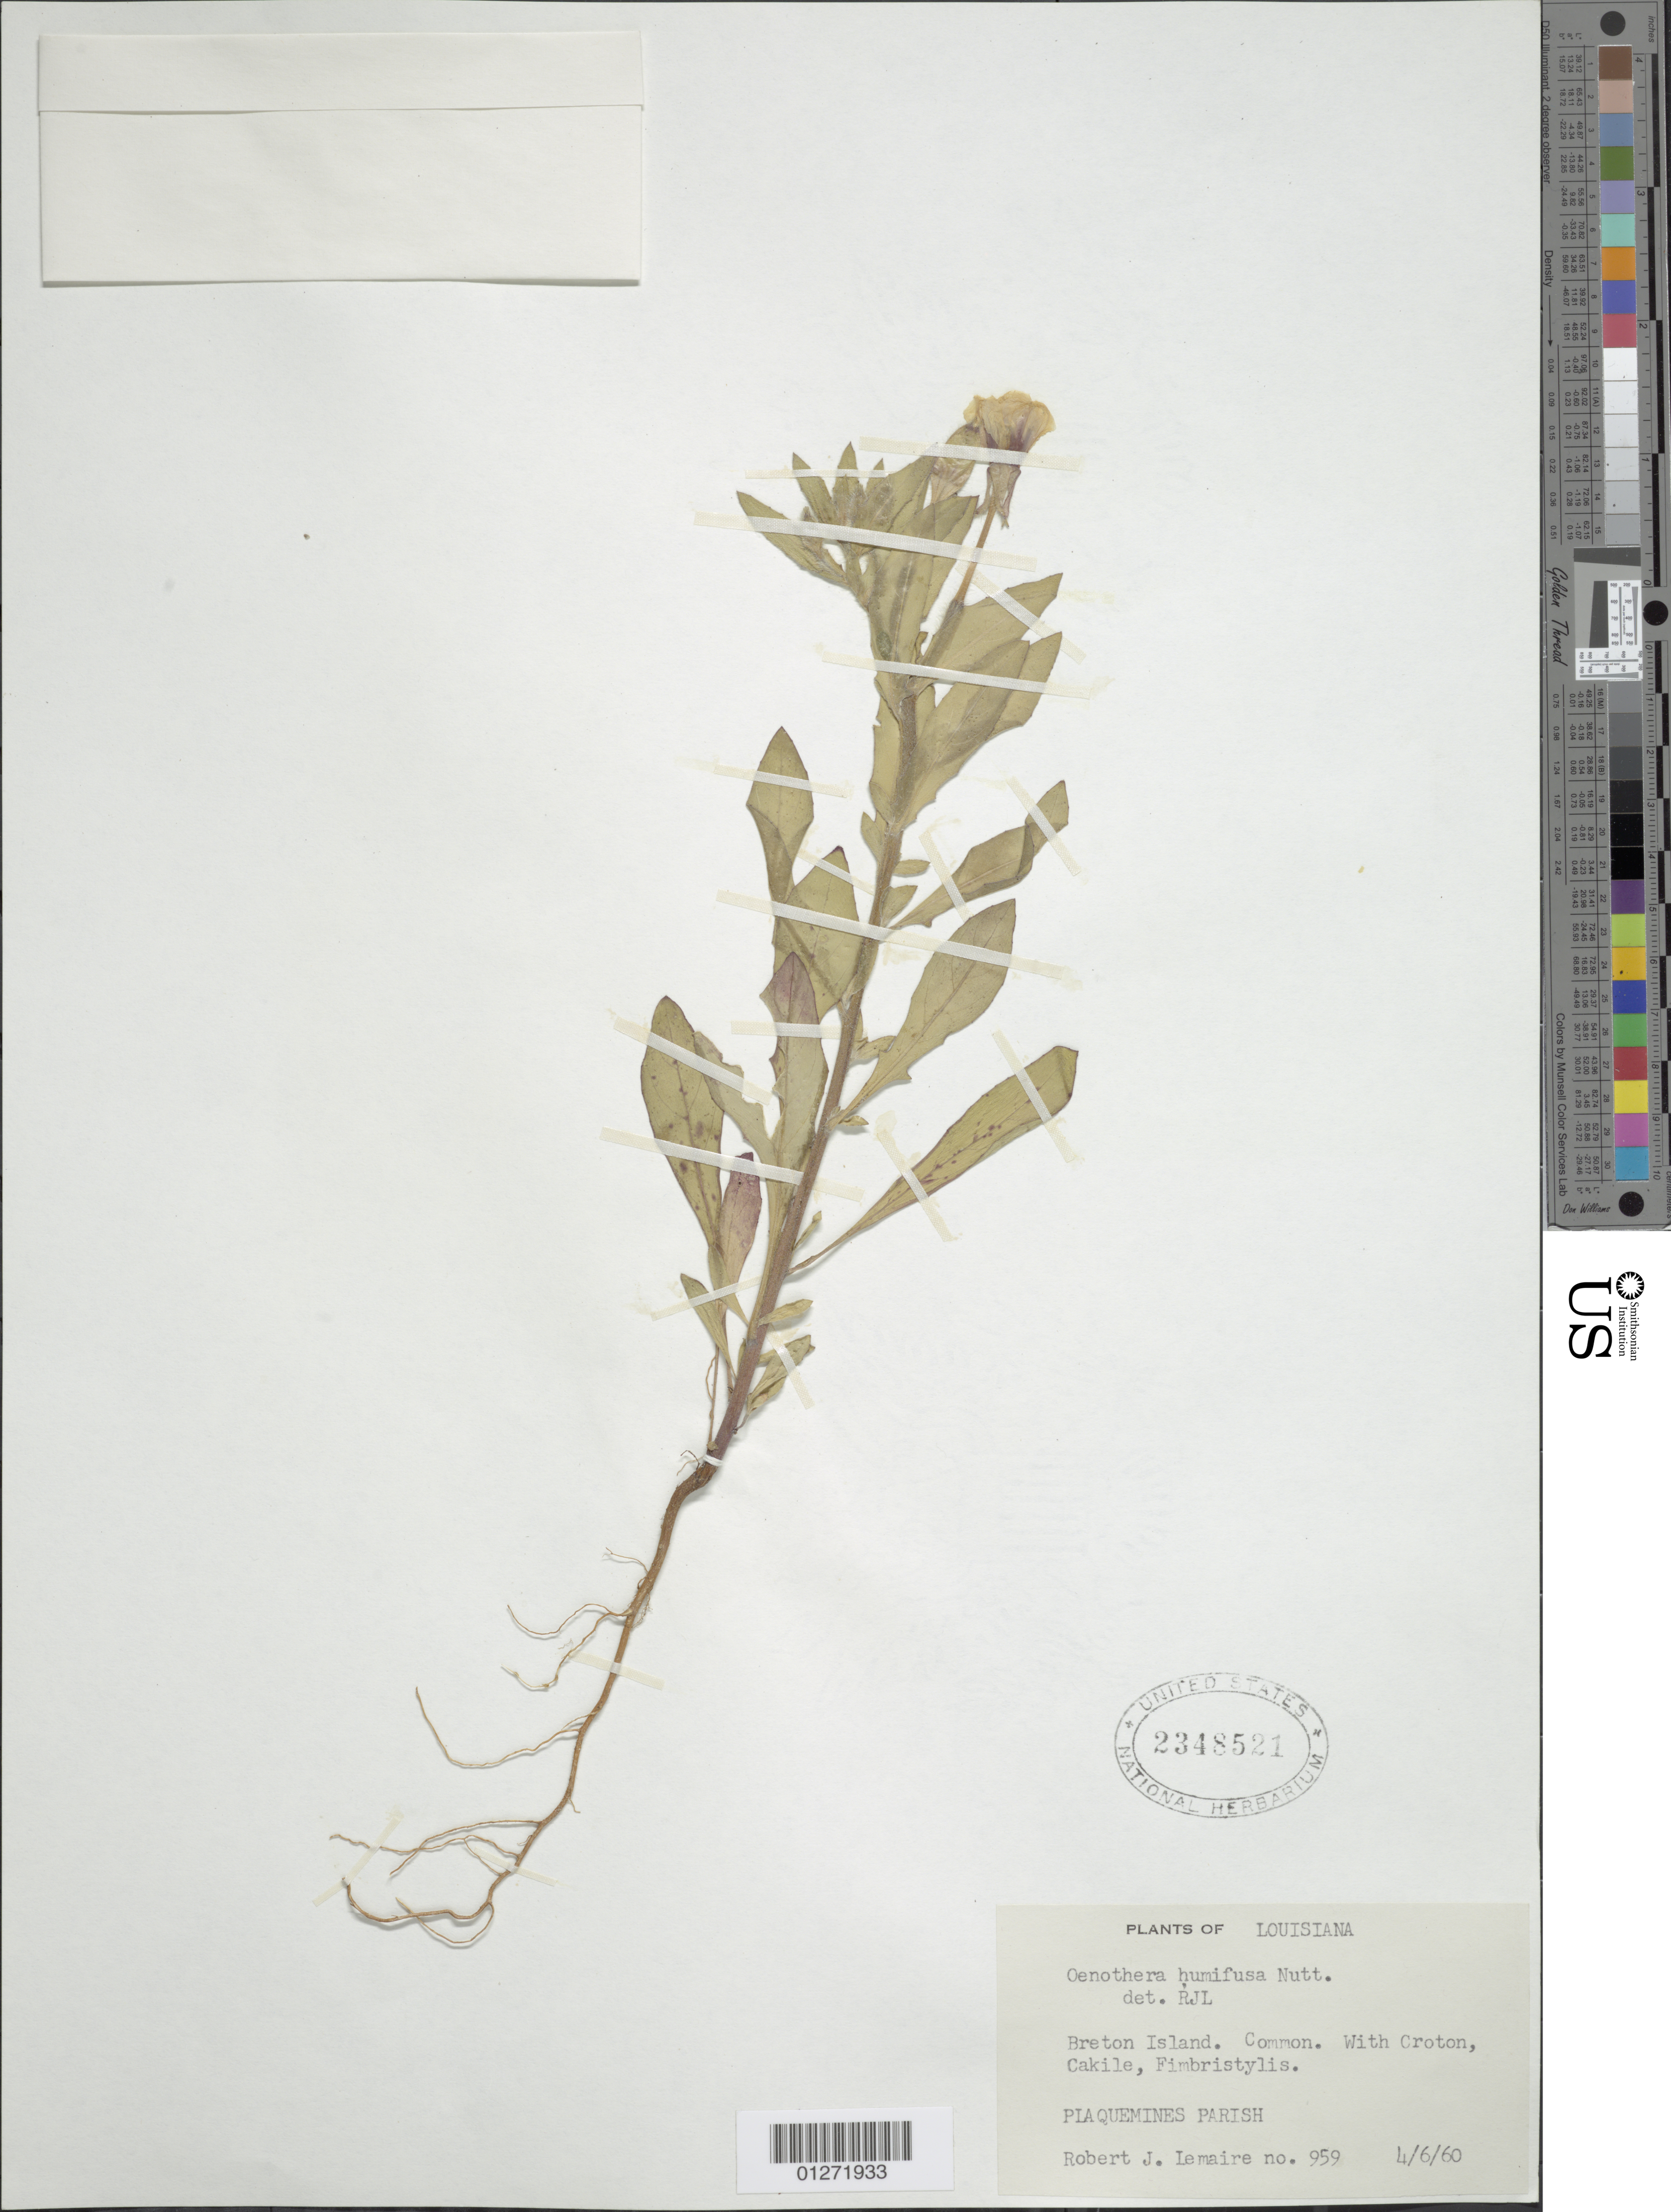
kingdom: Plantae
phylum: Tracheophyta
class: Magnoliopsida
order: Myrtales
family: Onagraceae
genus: Oenothera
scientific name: Oenothera humifusa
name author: Nutt.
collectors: R. J. Lemaire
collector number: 959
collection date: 1960-04-06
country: United States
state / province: Louisiana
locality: Plaquemines Parish, Breton Island.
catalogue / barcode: US 2348521